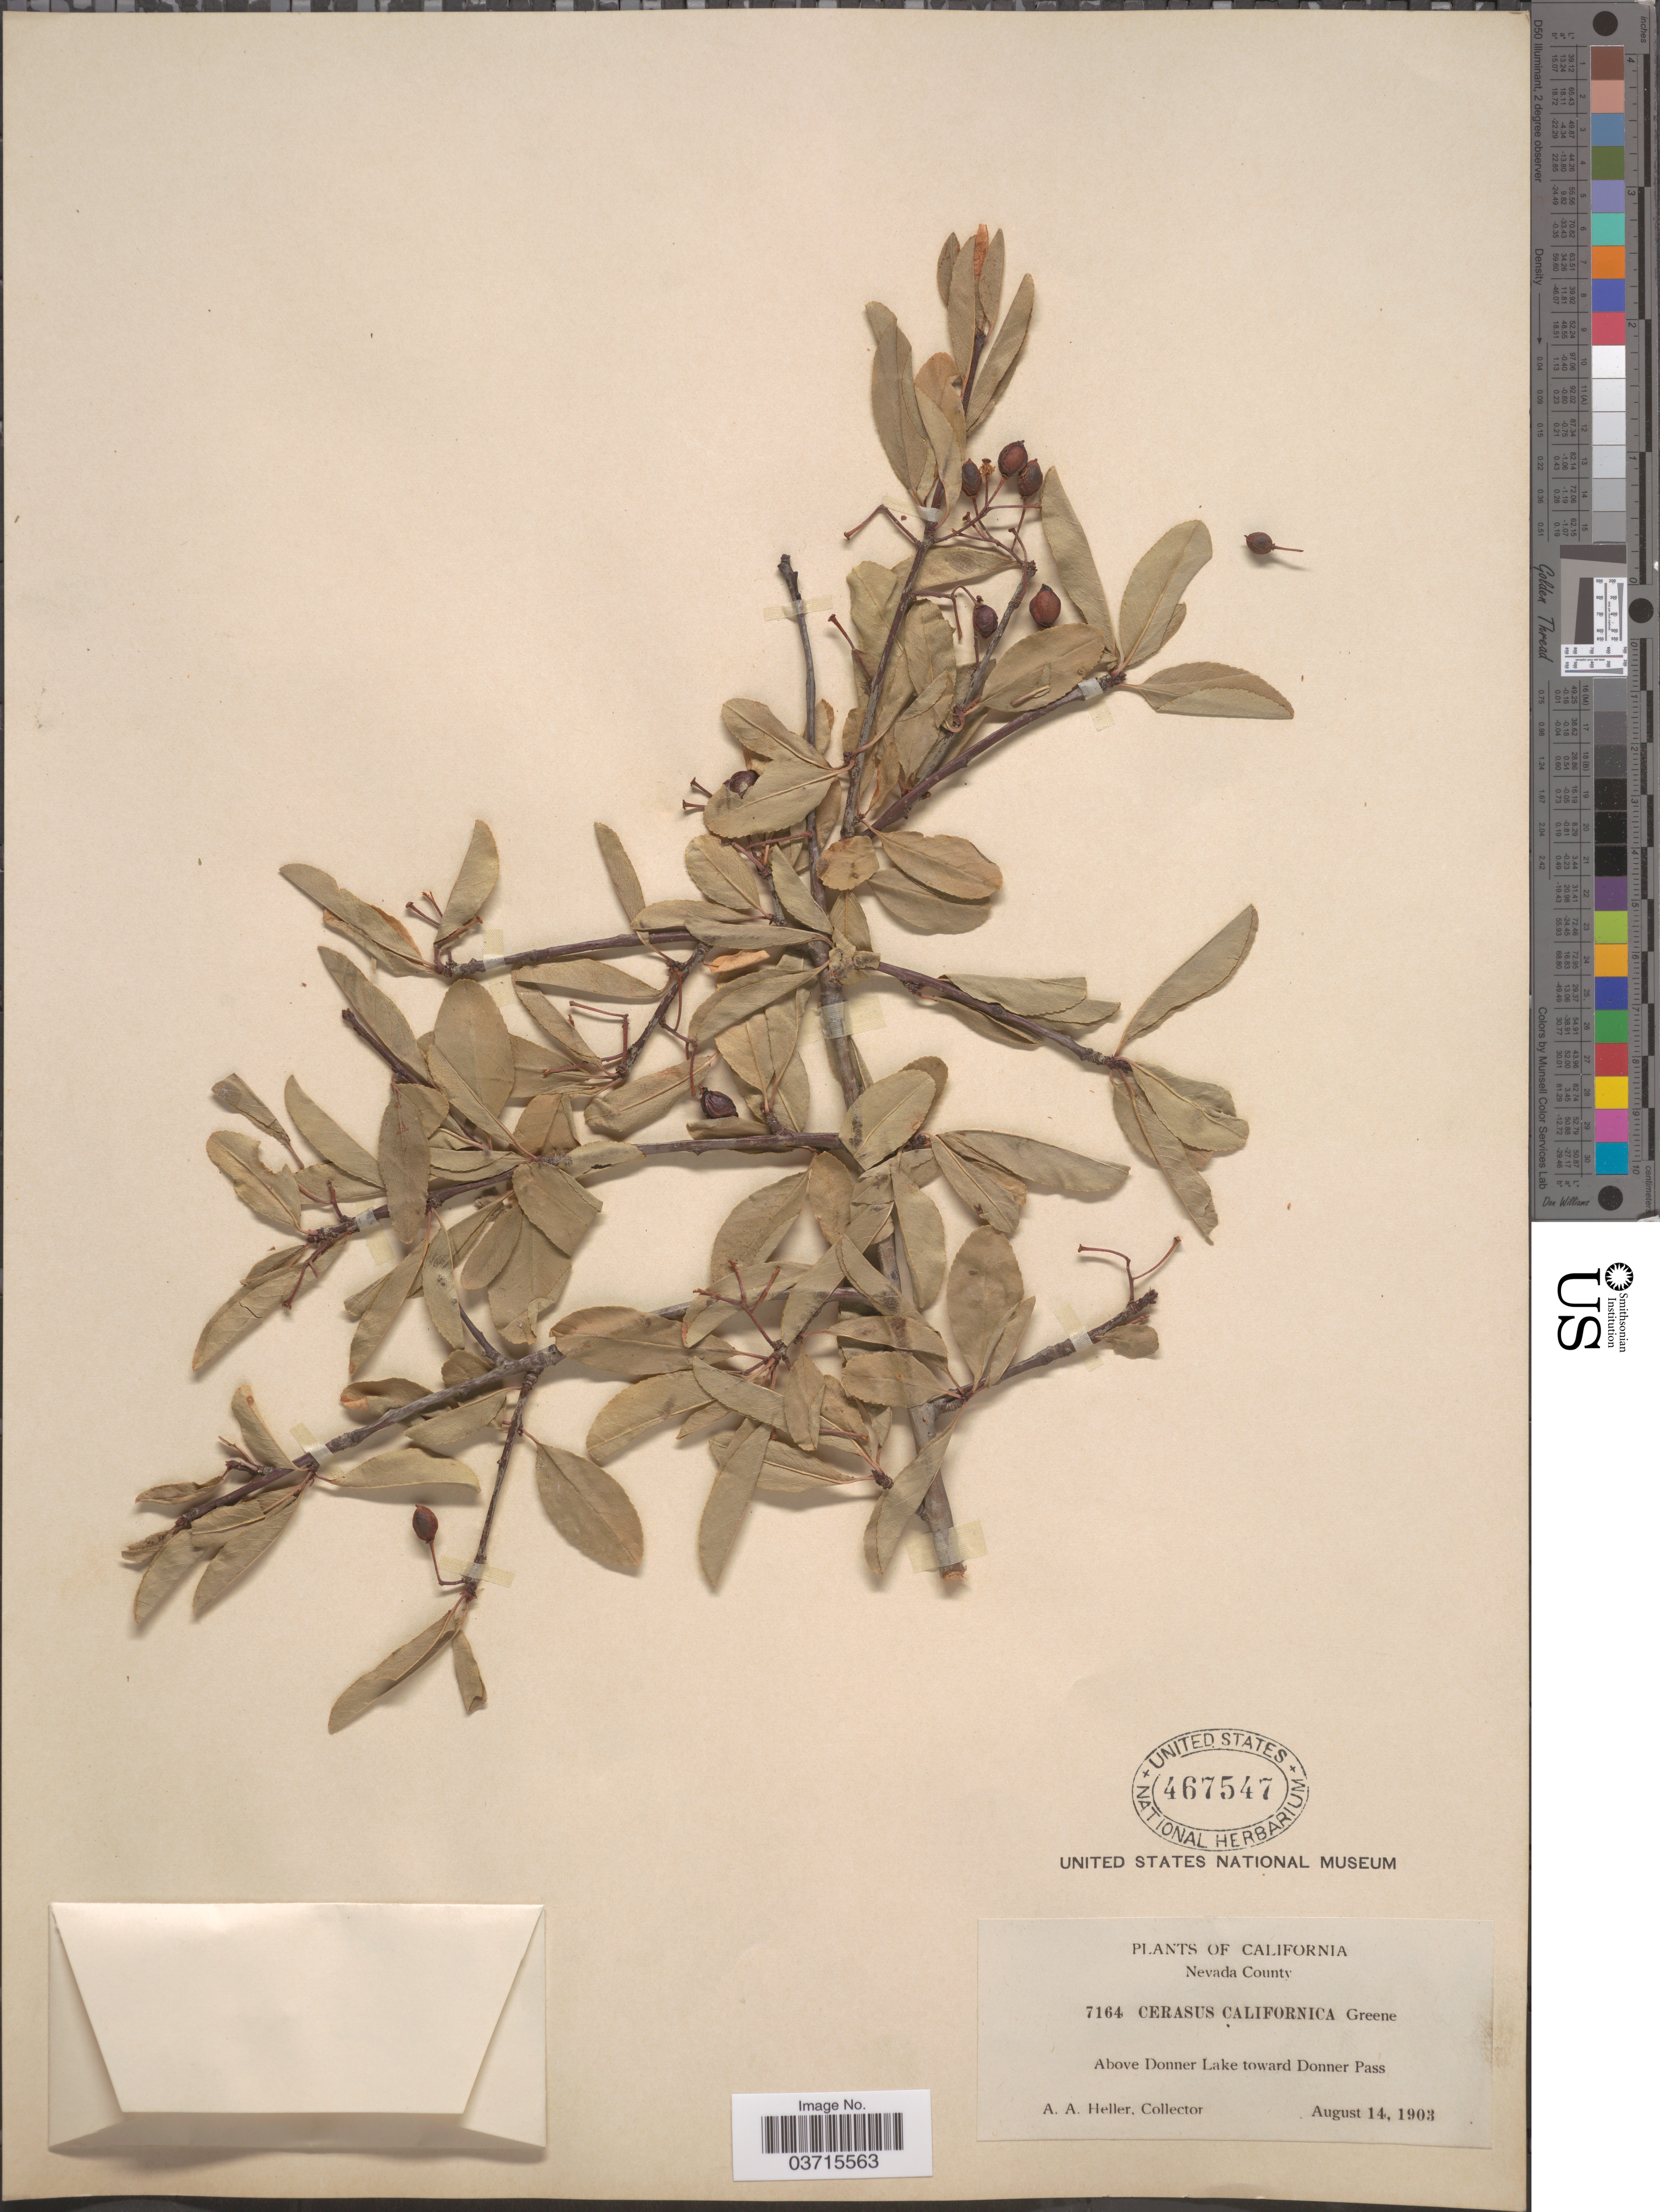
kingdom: Plantae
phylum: Tracheophyta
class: Magnoliopsida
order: Rosales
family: Rosaceae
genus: Prunus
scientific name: Prunus emarginata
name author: (Douglas ex Hook.) Eaton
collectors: A. A. Heller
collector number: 7164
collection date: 1903-08-14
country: United States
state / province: California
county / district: Nevada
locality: Nevada County. Above Donner Lake toward Donner Pass.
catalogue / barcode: US 467547